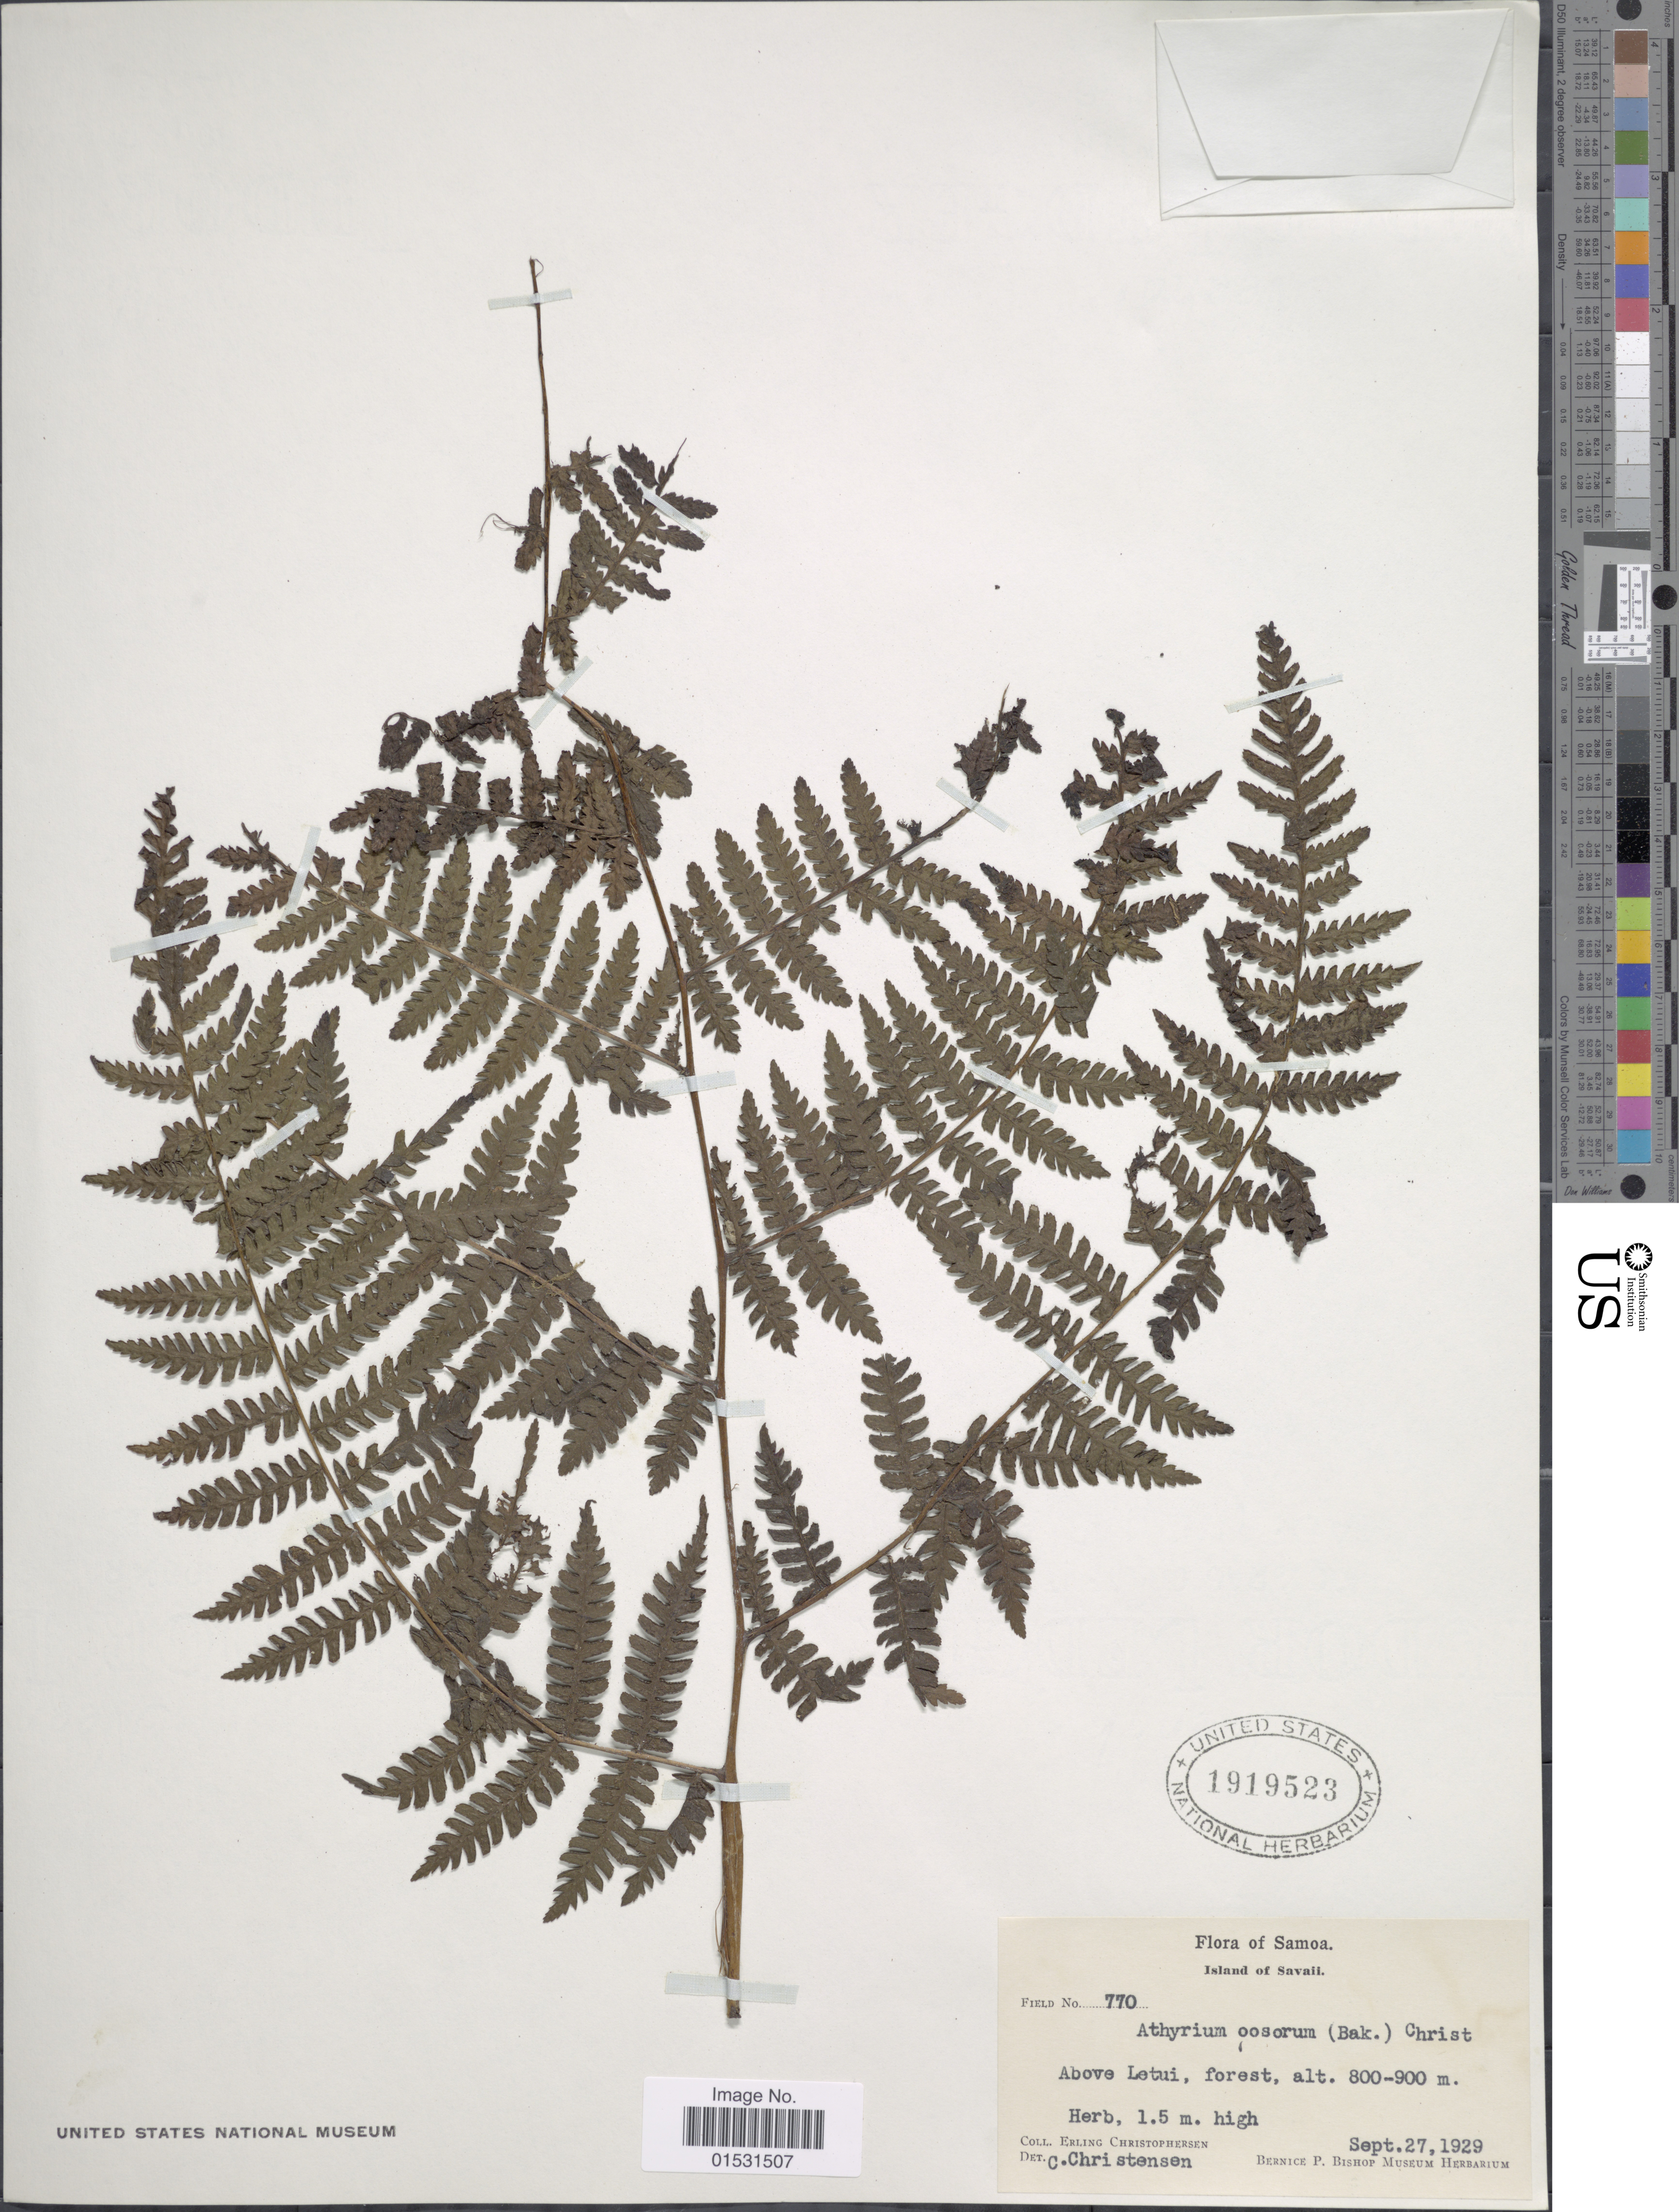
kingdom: Plantae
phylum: Tracheophyta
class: Polypodiopsida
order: Polypodiales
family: Athyriaceae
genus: Athyrium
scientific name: Athyrium oosorum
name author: (Baker) Christ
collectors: E. Christophersen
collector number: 770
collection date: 1929-09-27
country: Samoa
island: Savai'i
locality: Samoa. Island of Savaii. Above Letui.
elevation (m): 800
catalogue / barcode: US 1919523